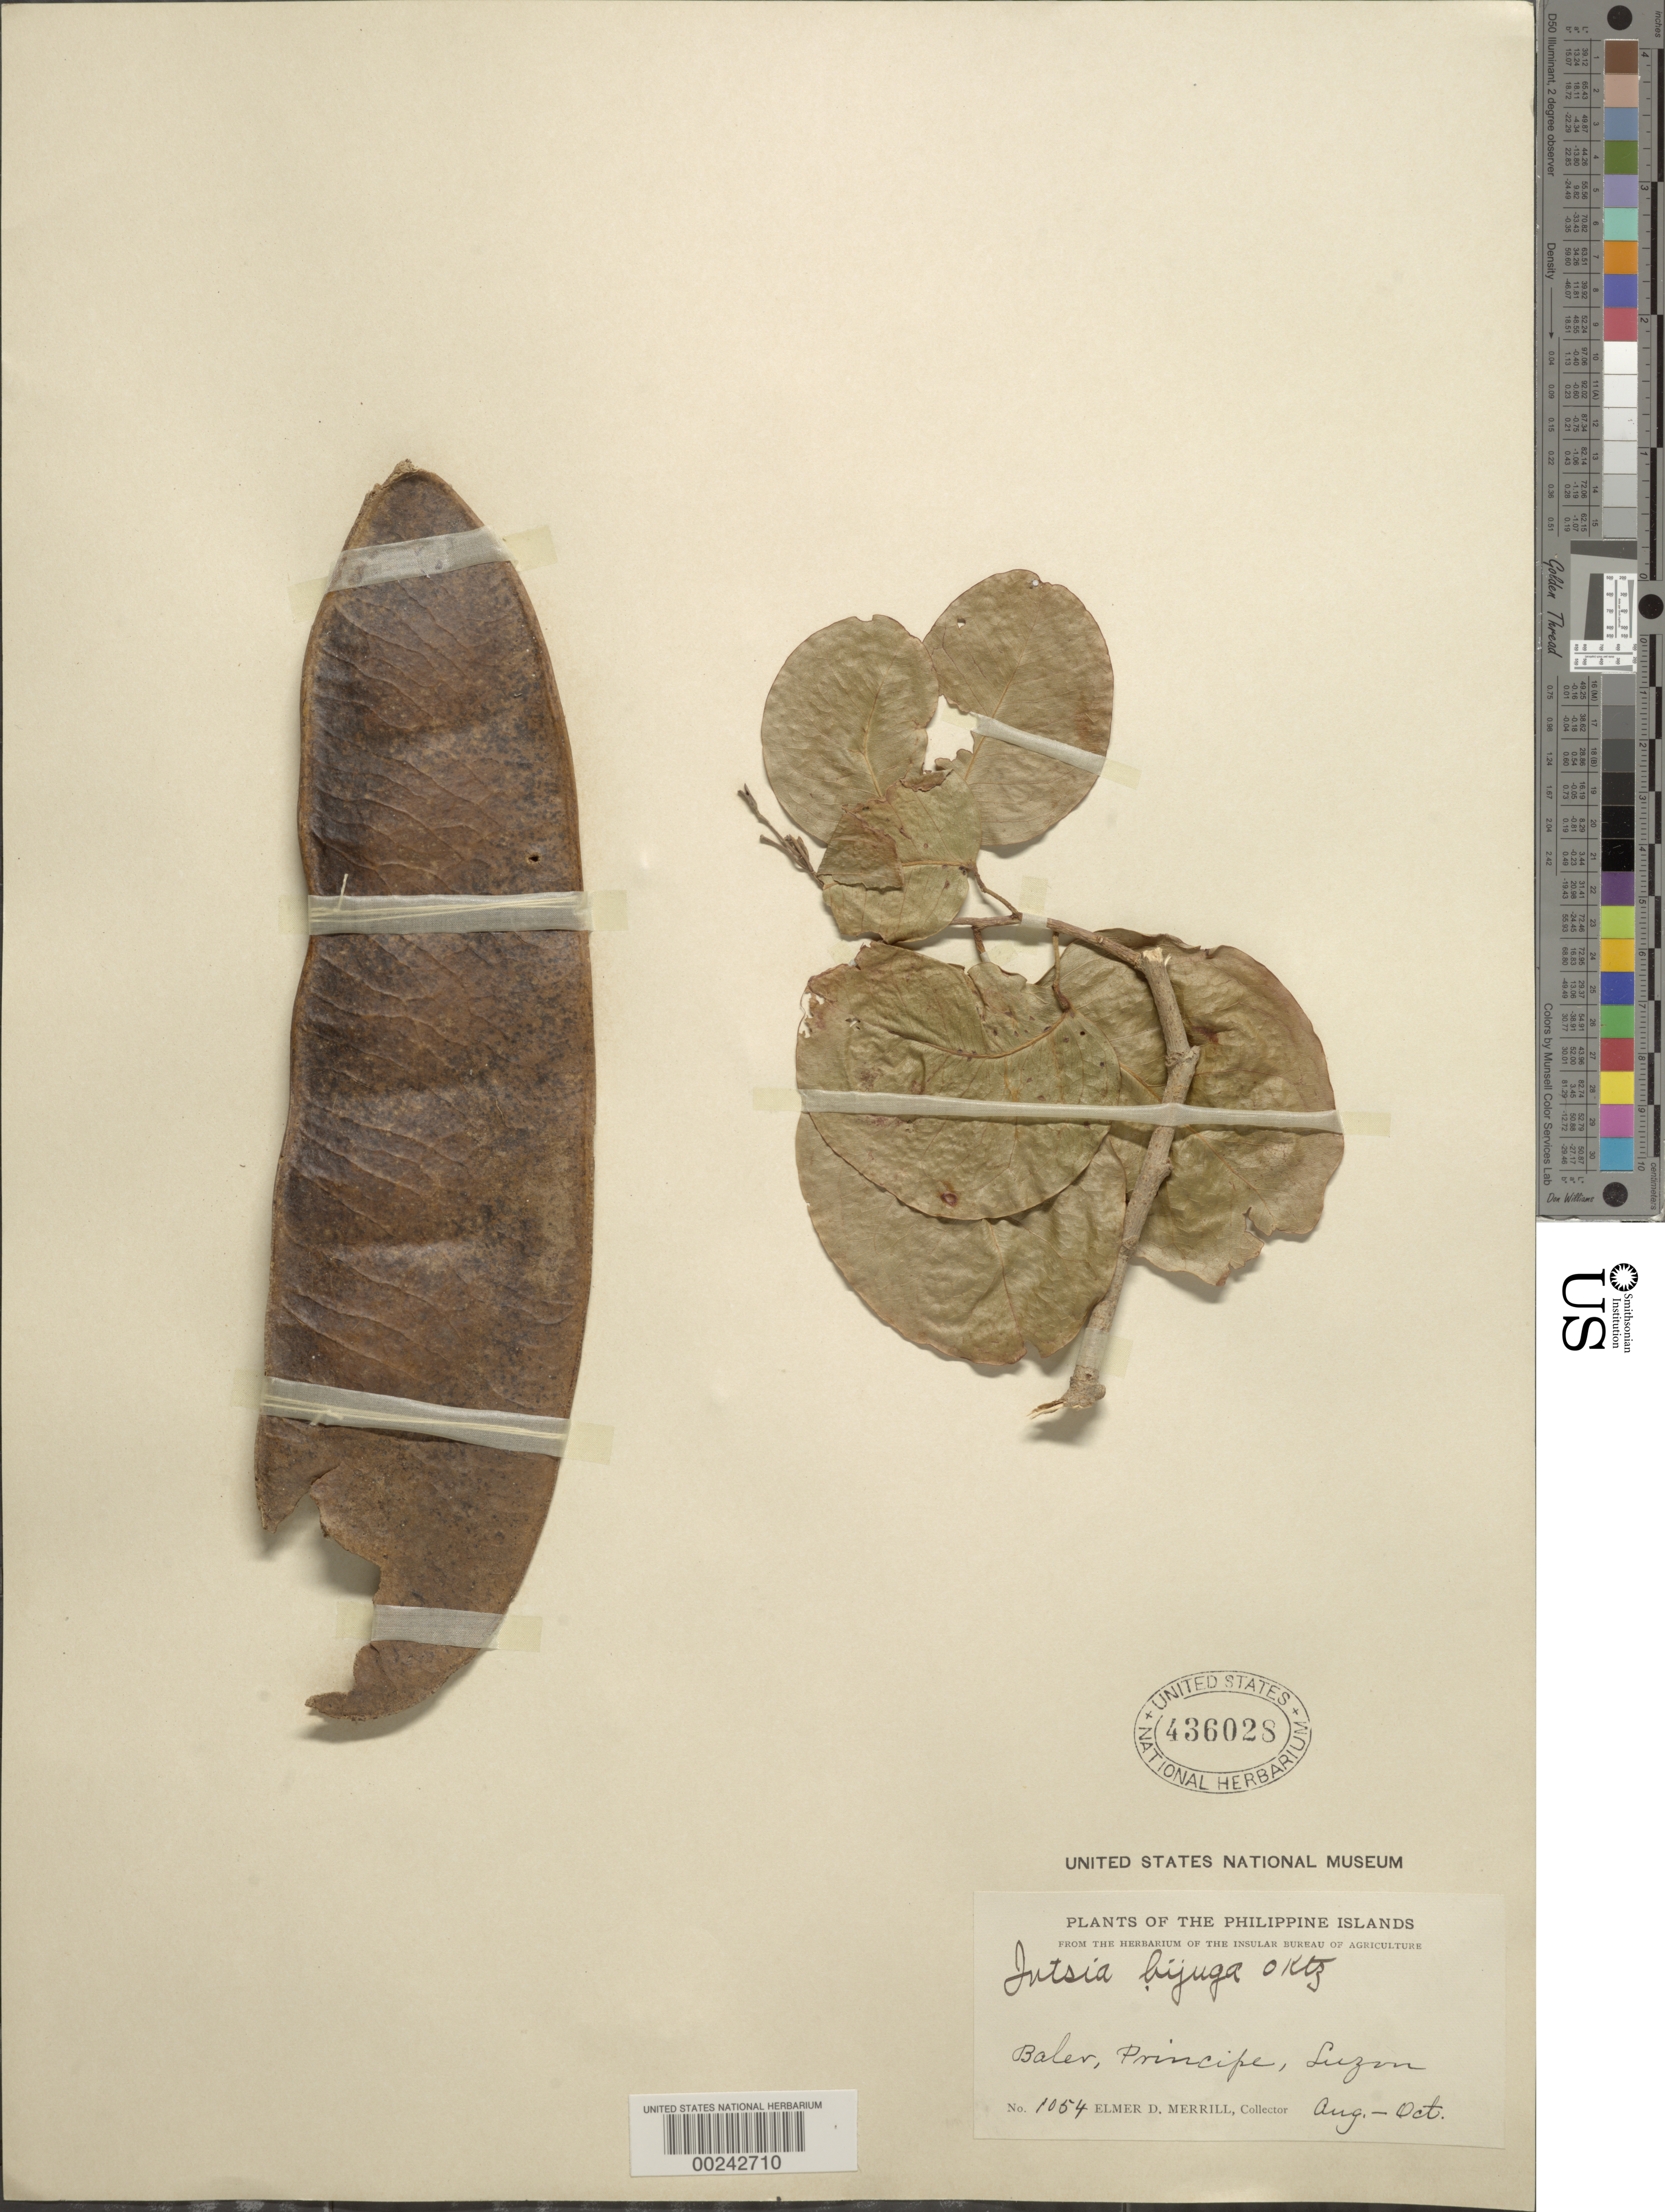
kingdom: Plantae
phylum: Tracheophyta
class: Magnoliopsida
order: Fabales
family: Fabaceae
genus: Intsia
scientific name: Intsia bijuga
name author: (Colebr.) Kuntze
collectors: E. D. Merrill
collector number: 1054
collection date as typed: Aug ---- to -- Oct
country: Philippines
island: Luzon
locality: Baler, principe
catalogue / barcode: US 436028